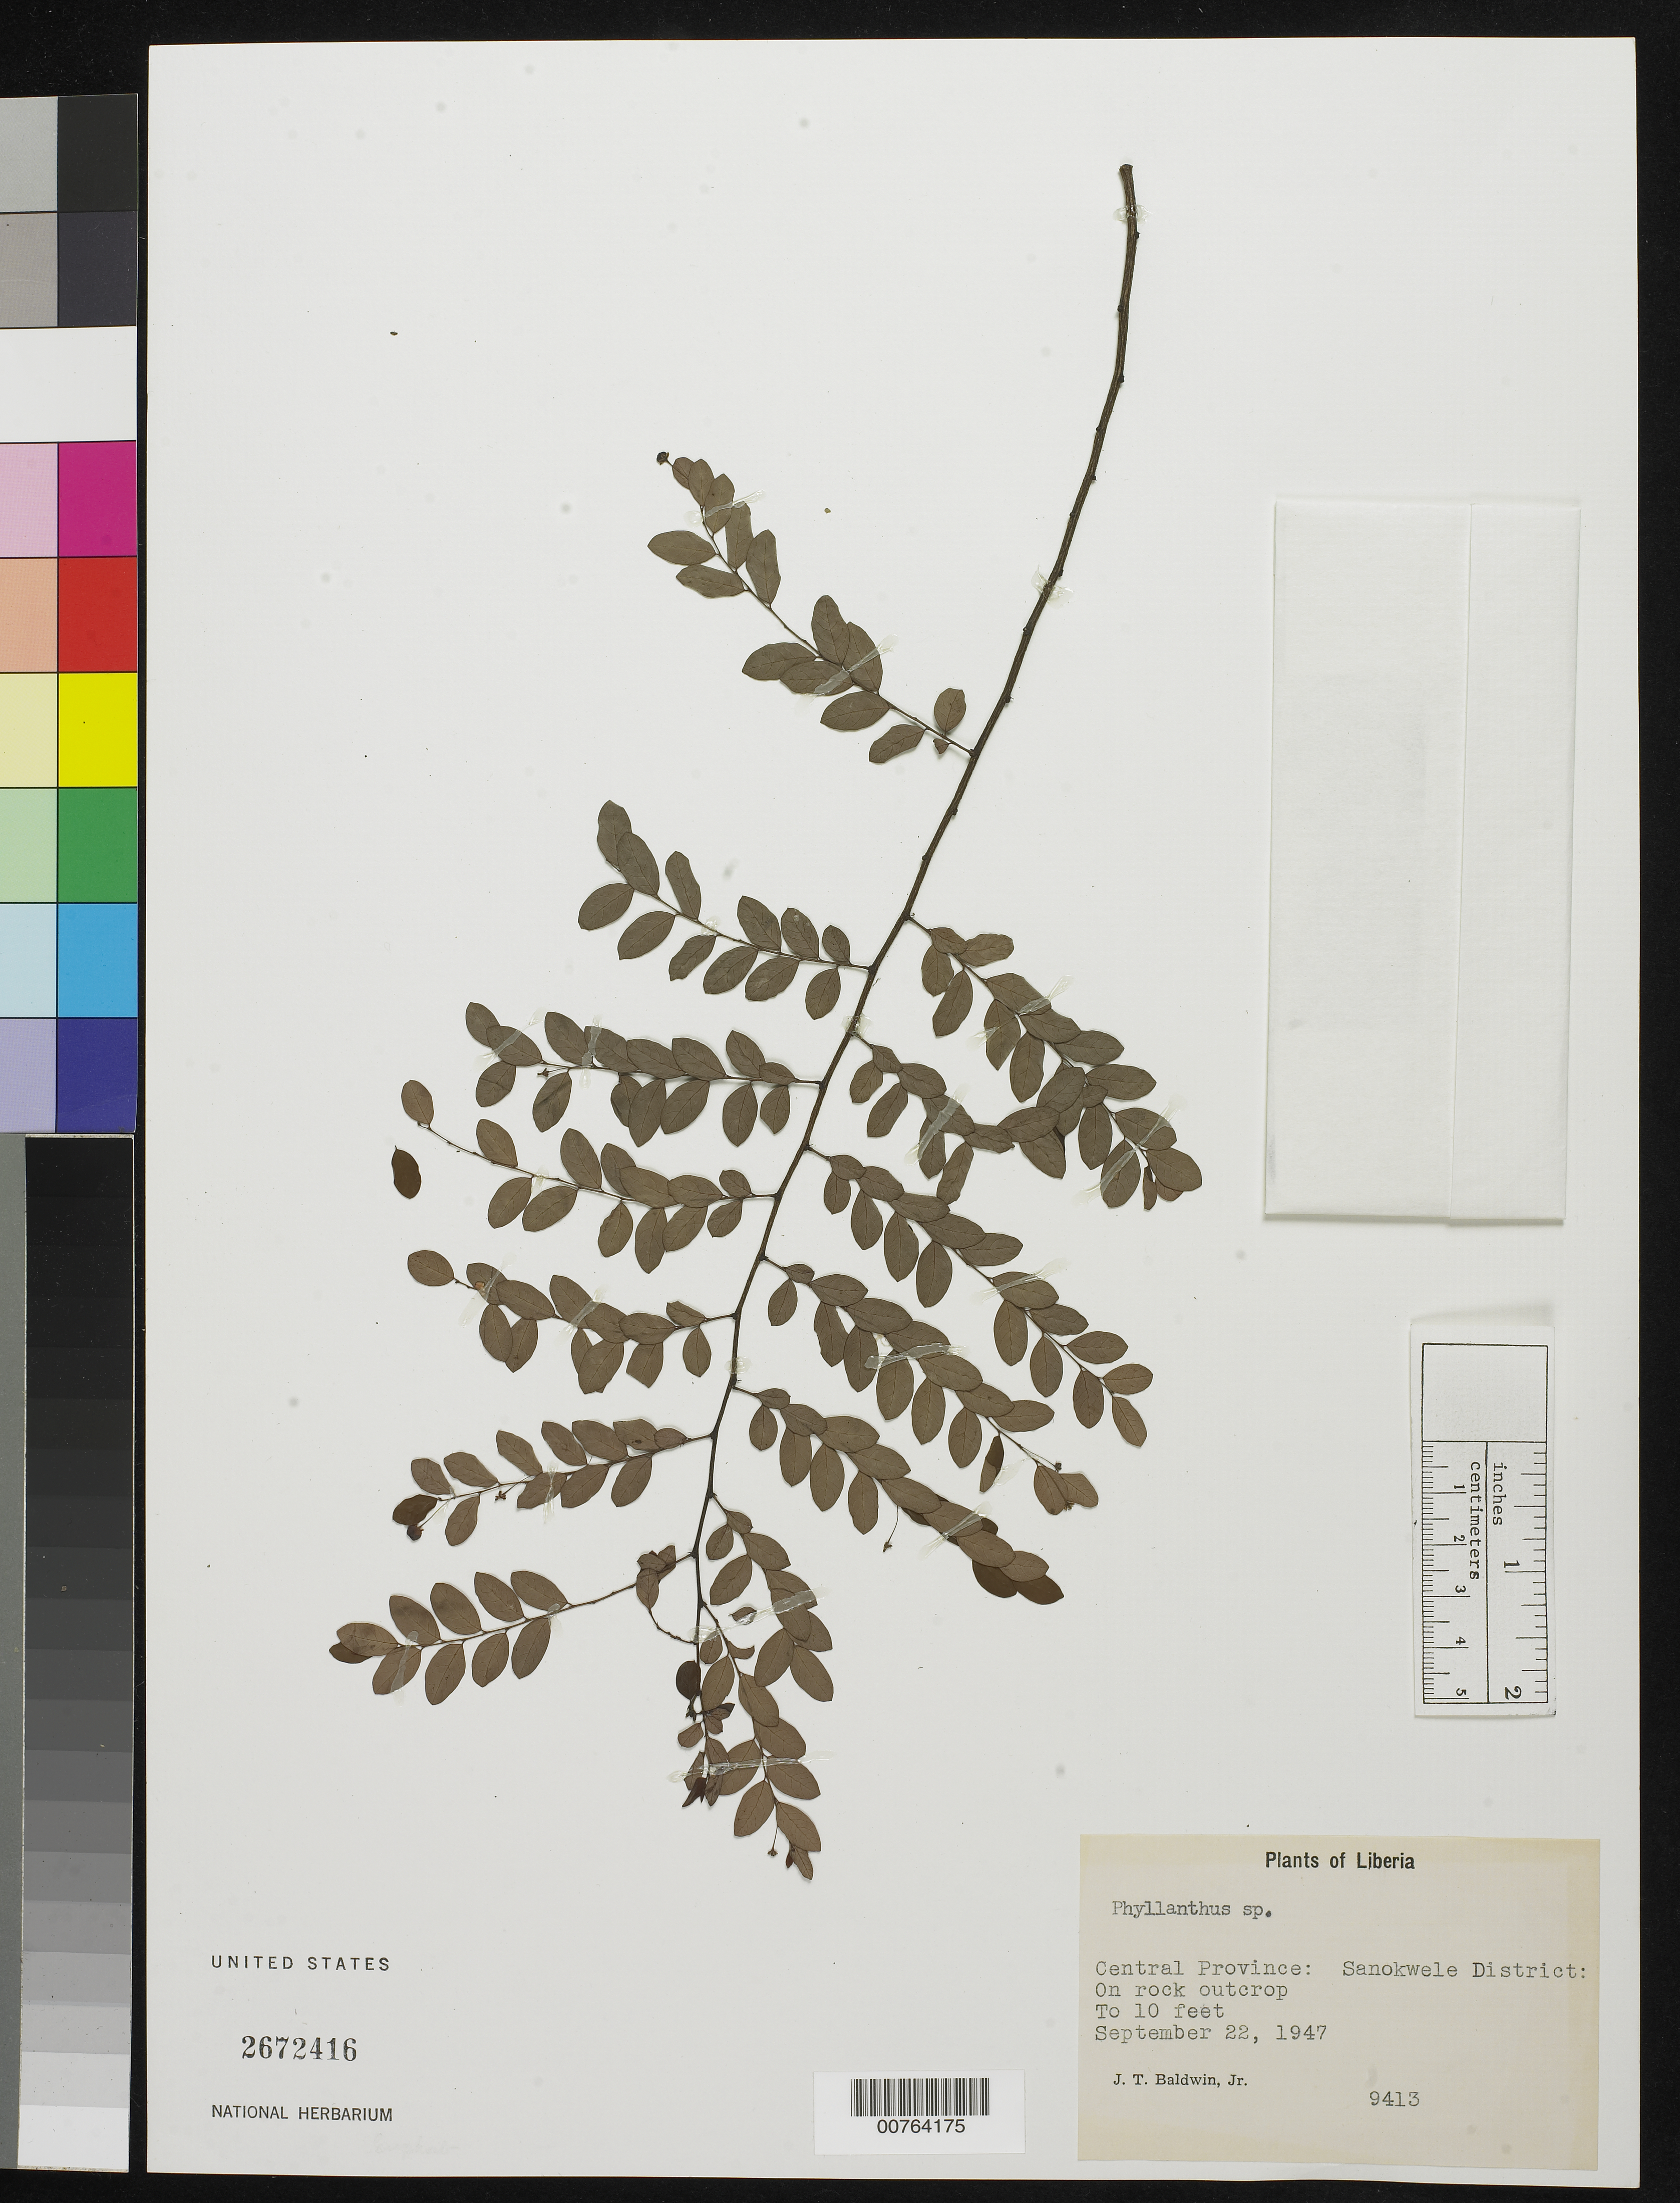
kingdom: Plantae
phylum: Tracheophyta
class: Magnoliopsida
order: Malpighiales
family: Phyllanthaceae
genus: Phyllanthus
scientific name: Phyllanthus sp.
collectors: J. T. Baldwin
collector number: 9413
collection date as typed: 22 Dec 1947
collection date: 1947-12-22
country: Liberia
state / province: Nimba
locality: Central Province: Sanokwele District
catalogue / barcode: US 2672416